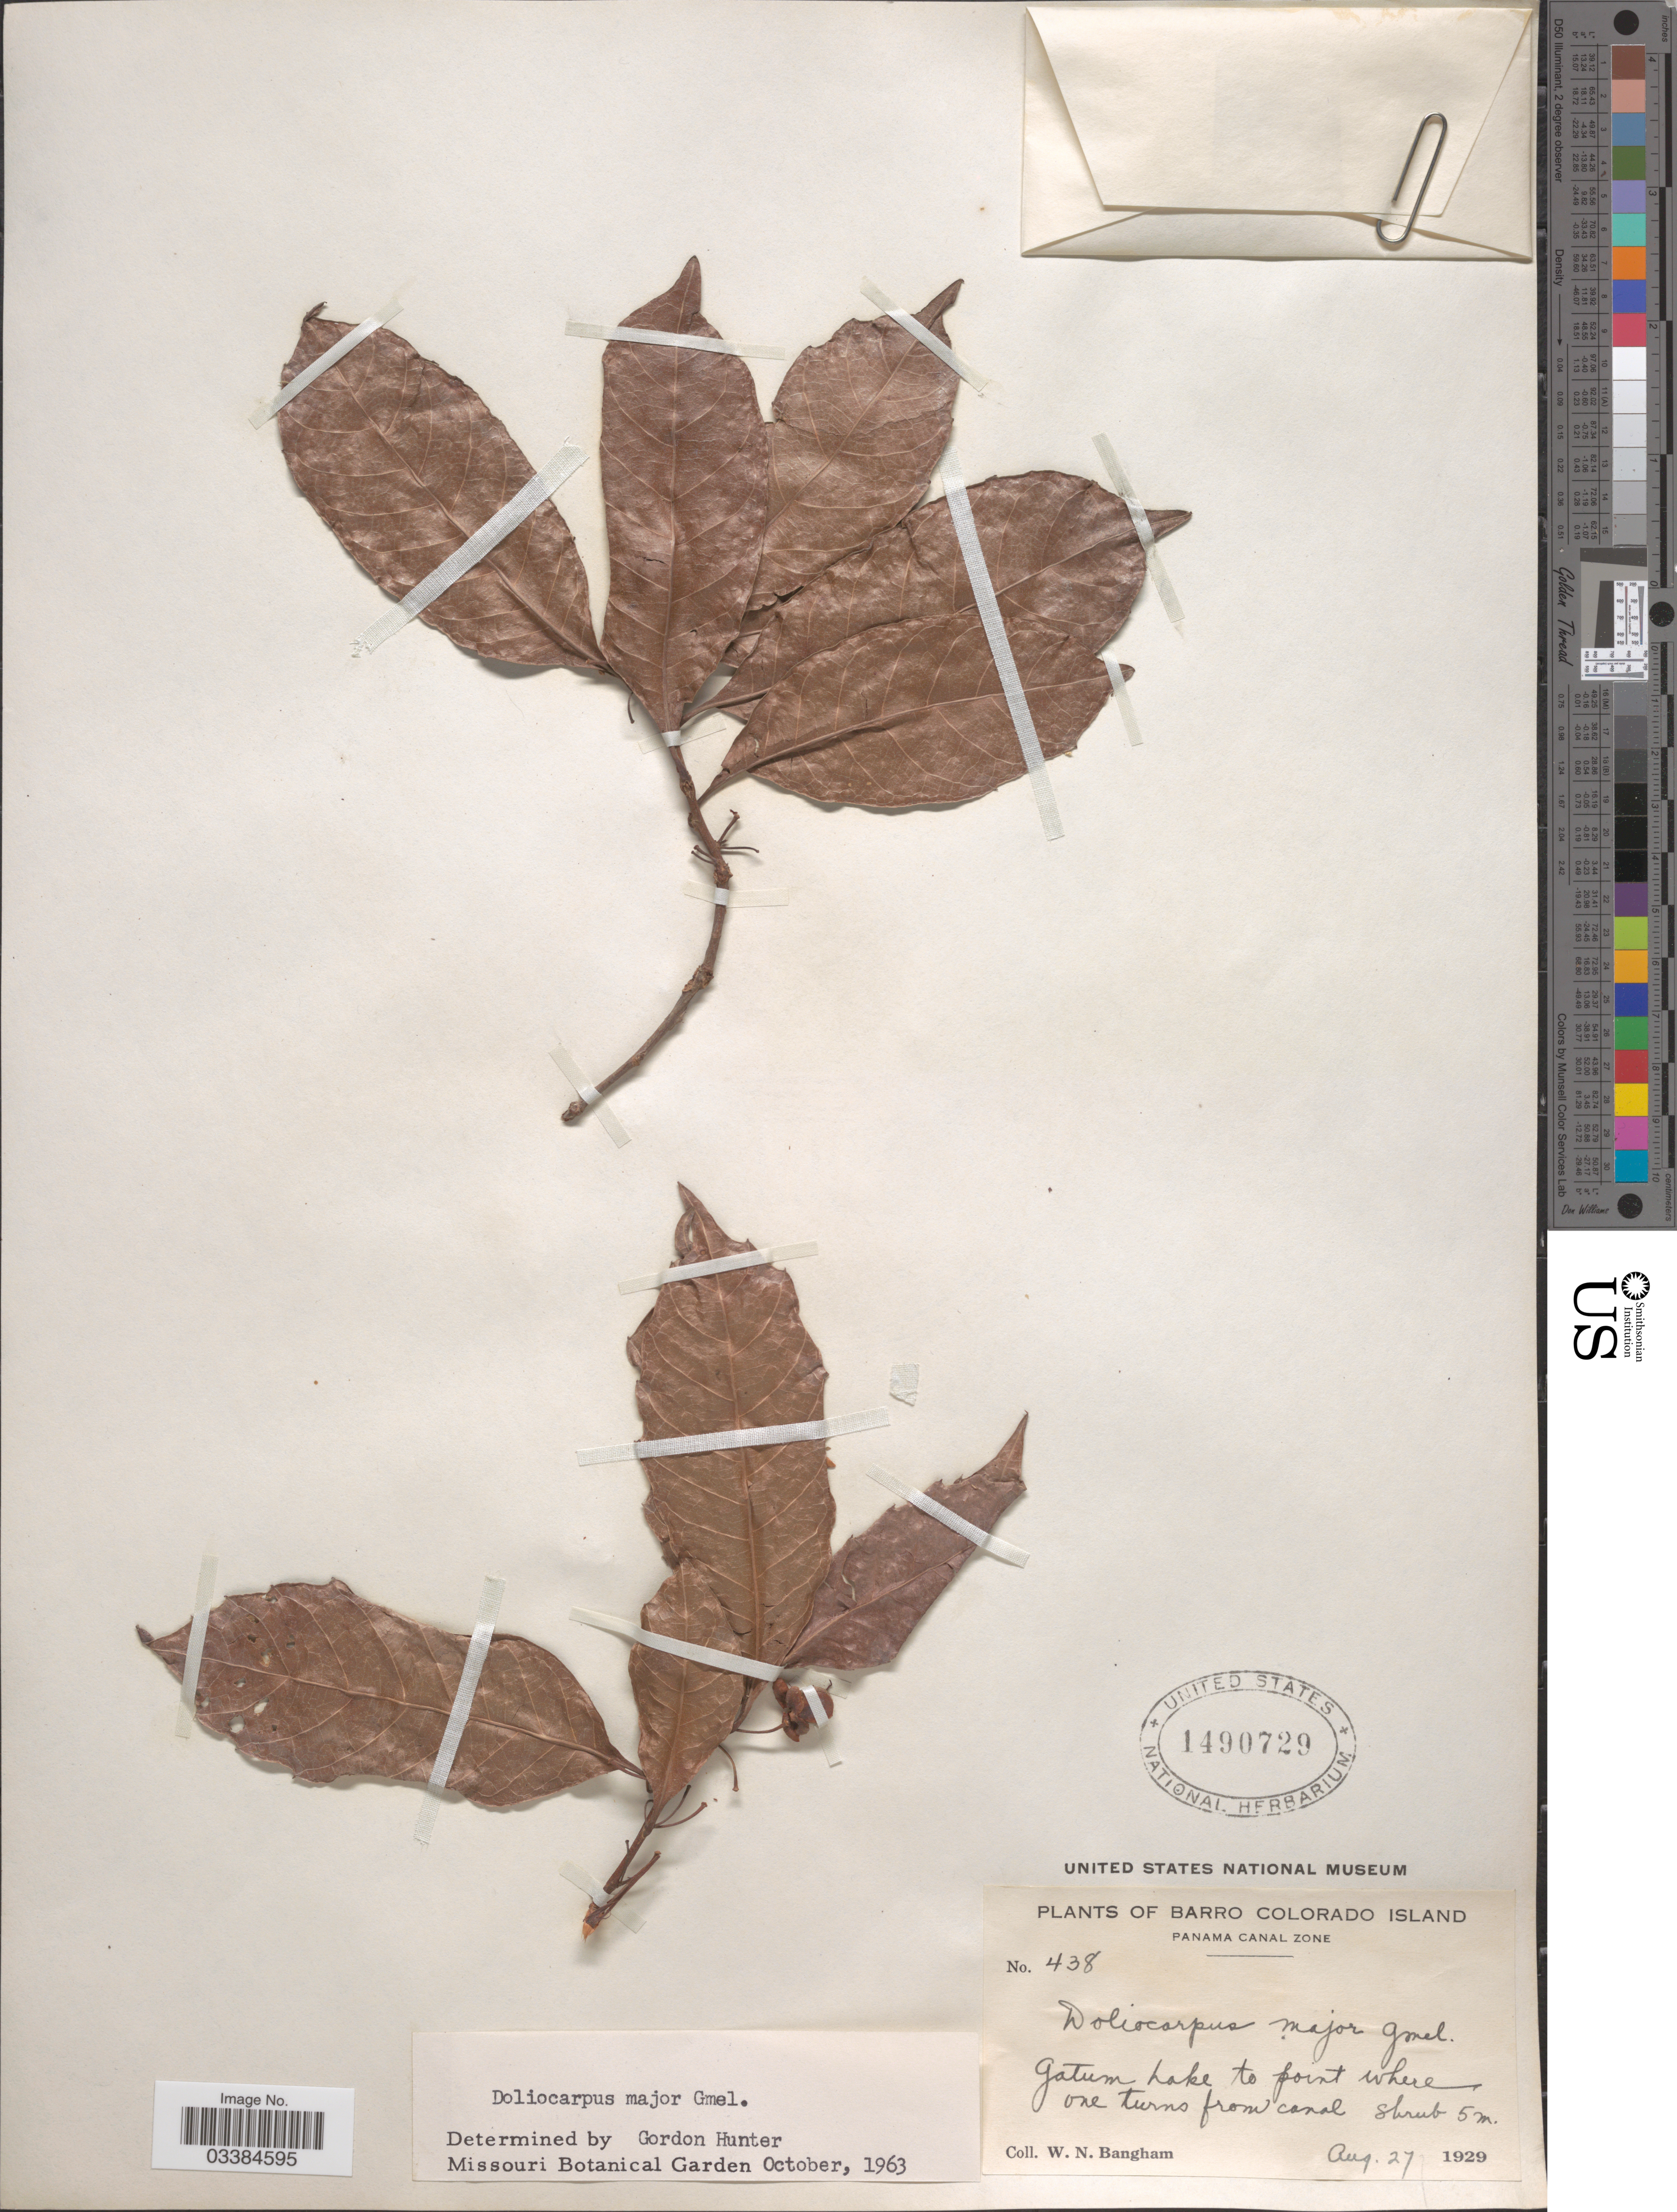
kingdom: Plantae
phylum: Tracheophyta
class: Magnoliopsida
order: Dilleniales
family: Dilleniaceae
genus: Doliocarpus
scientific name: Doliocarpus major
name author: J.F. Gmel.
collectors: W. Bangham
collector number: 438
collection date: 1929-08-27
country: Panama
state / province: Panamá Oeste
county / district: Canal Zone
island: Barro Colorado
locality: Barro Colorado Island. Panama Canal Zone. Gatun Lake to point where one turns from canal.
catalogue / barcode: US 1490729